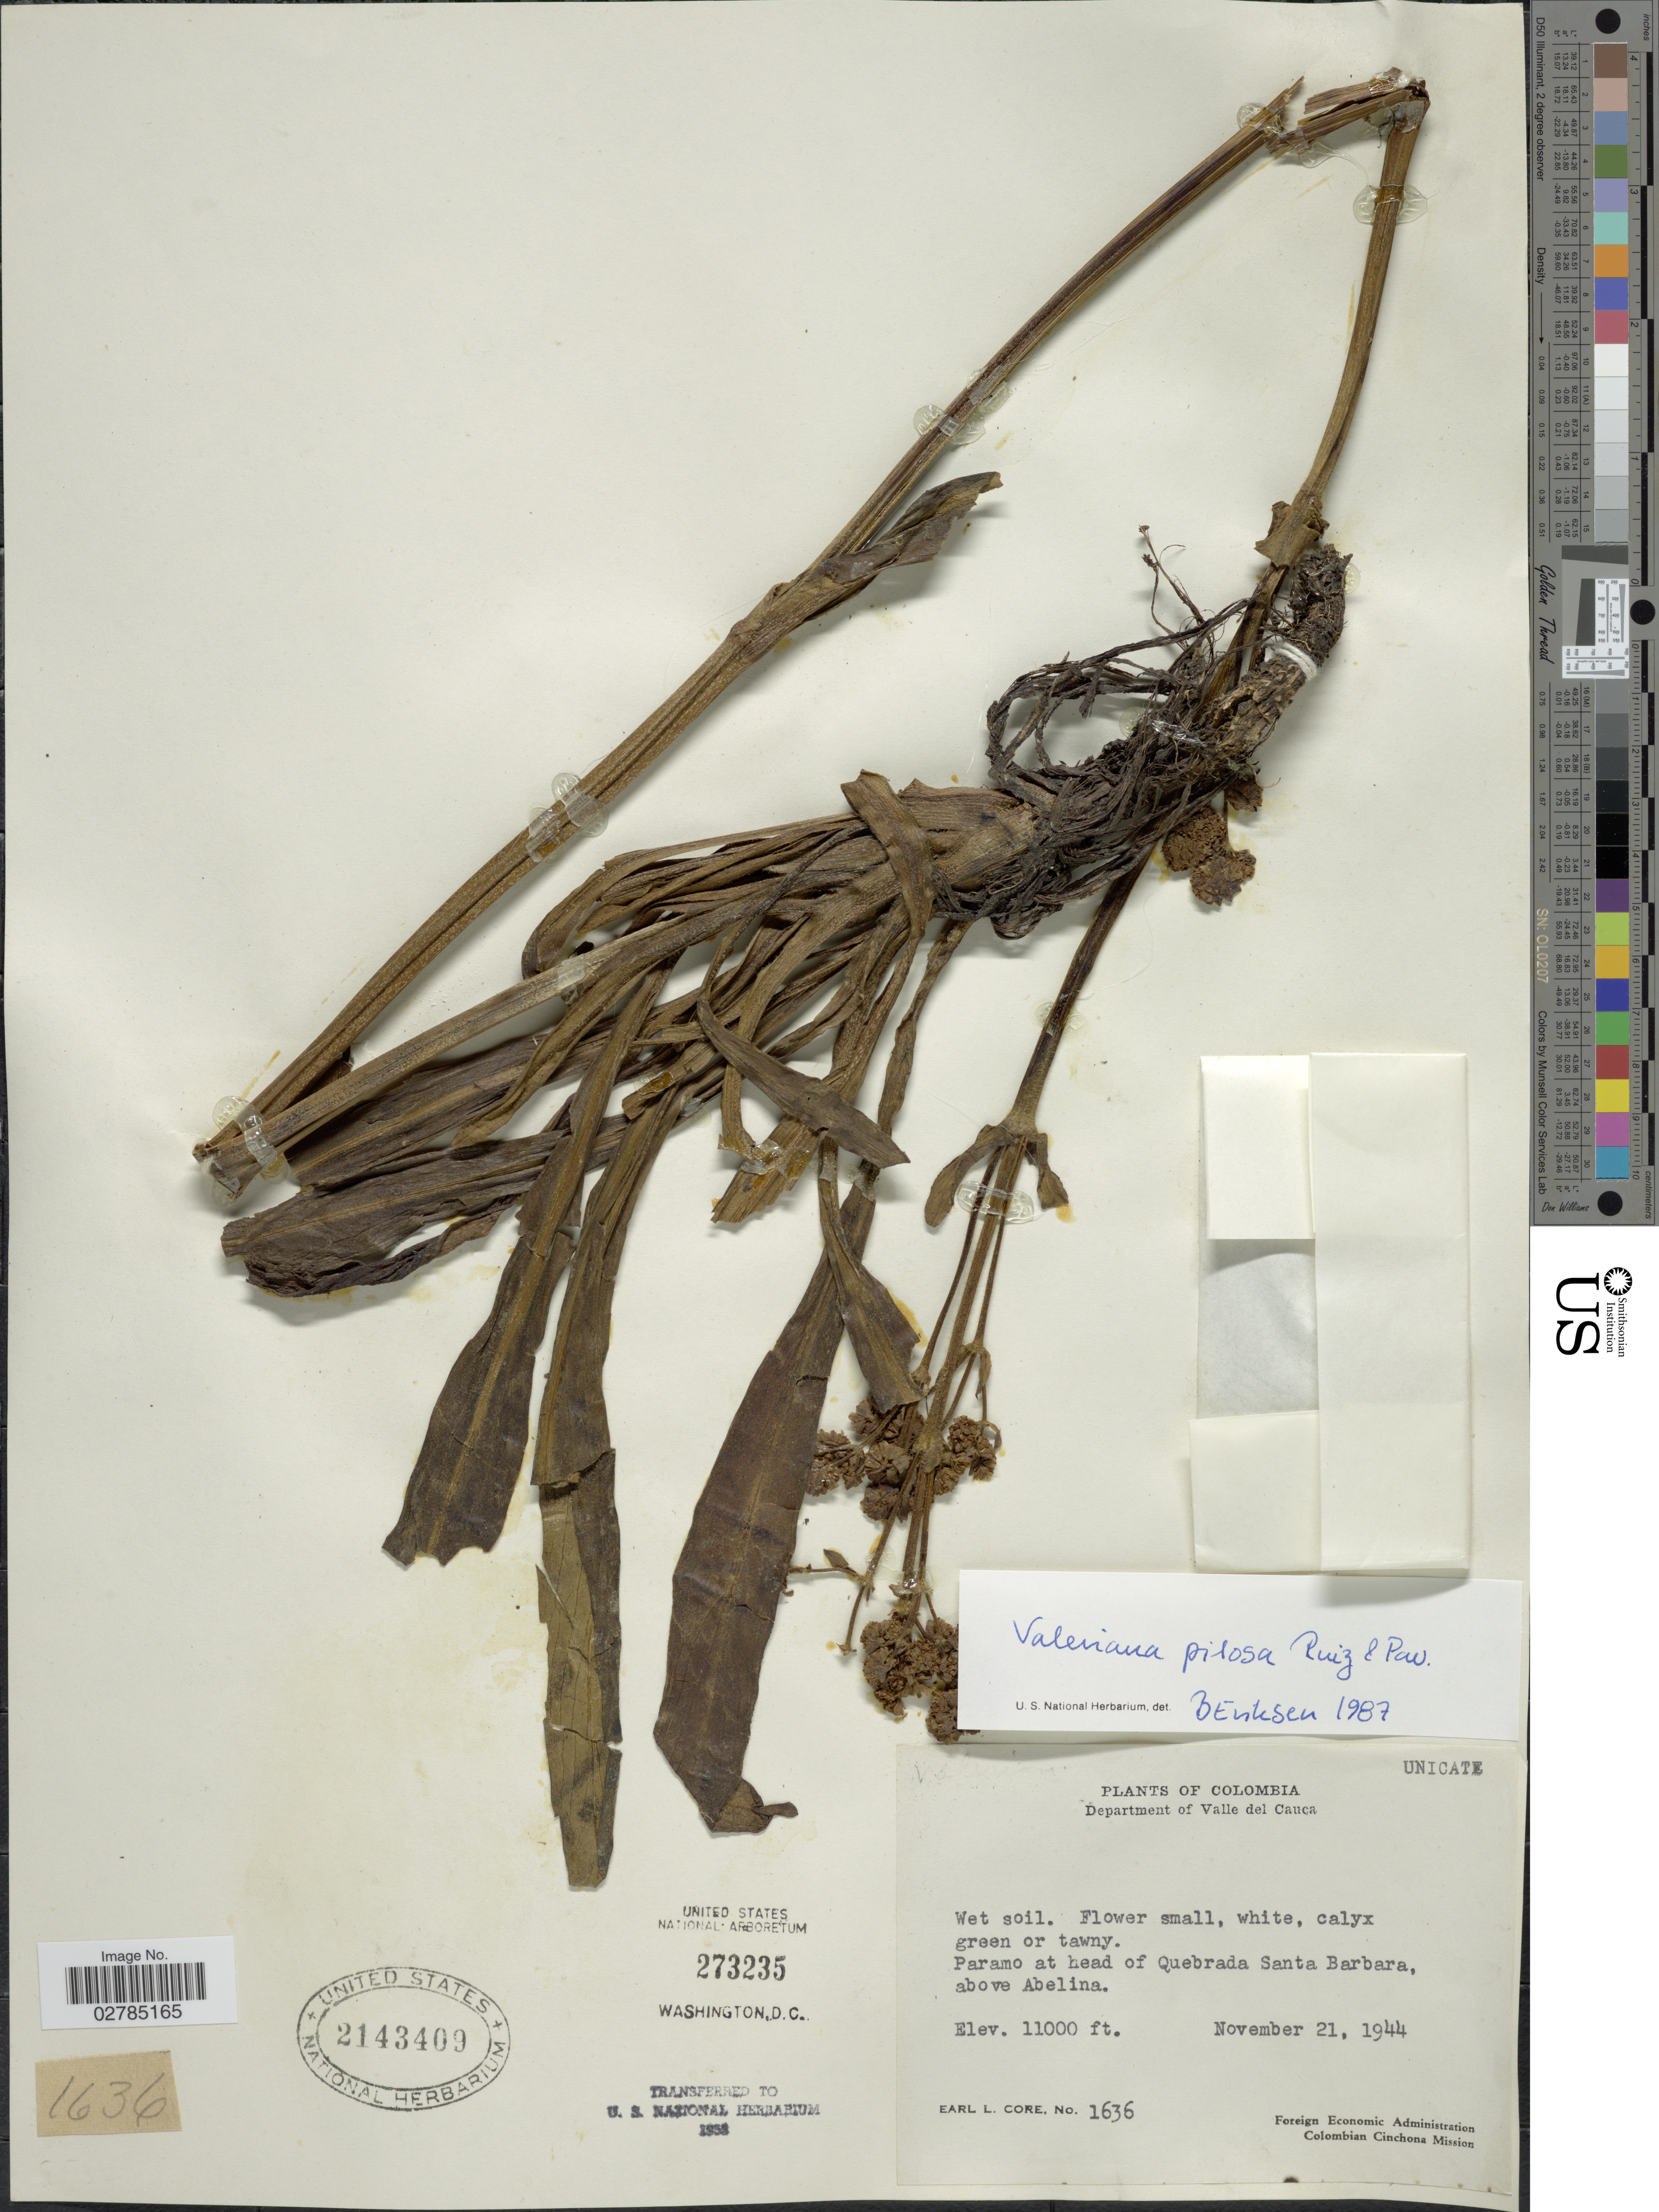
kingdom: Plantae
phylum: Tracheophyta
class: Magnoliopsida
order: Dipsacales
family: Caprifoliaceae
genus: Valeriana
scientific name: Valeriana pilosa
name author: Ruiz & Pav.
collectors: E. L. Core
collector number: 1636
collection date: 1944-11-21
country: Colombia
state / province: Valle del Cauca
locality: Department of Valle del Cauca, Paramo at head of Quebrada Santa Barbara, above Abelina.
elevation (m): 3353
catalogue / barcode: US 2143409